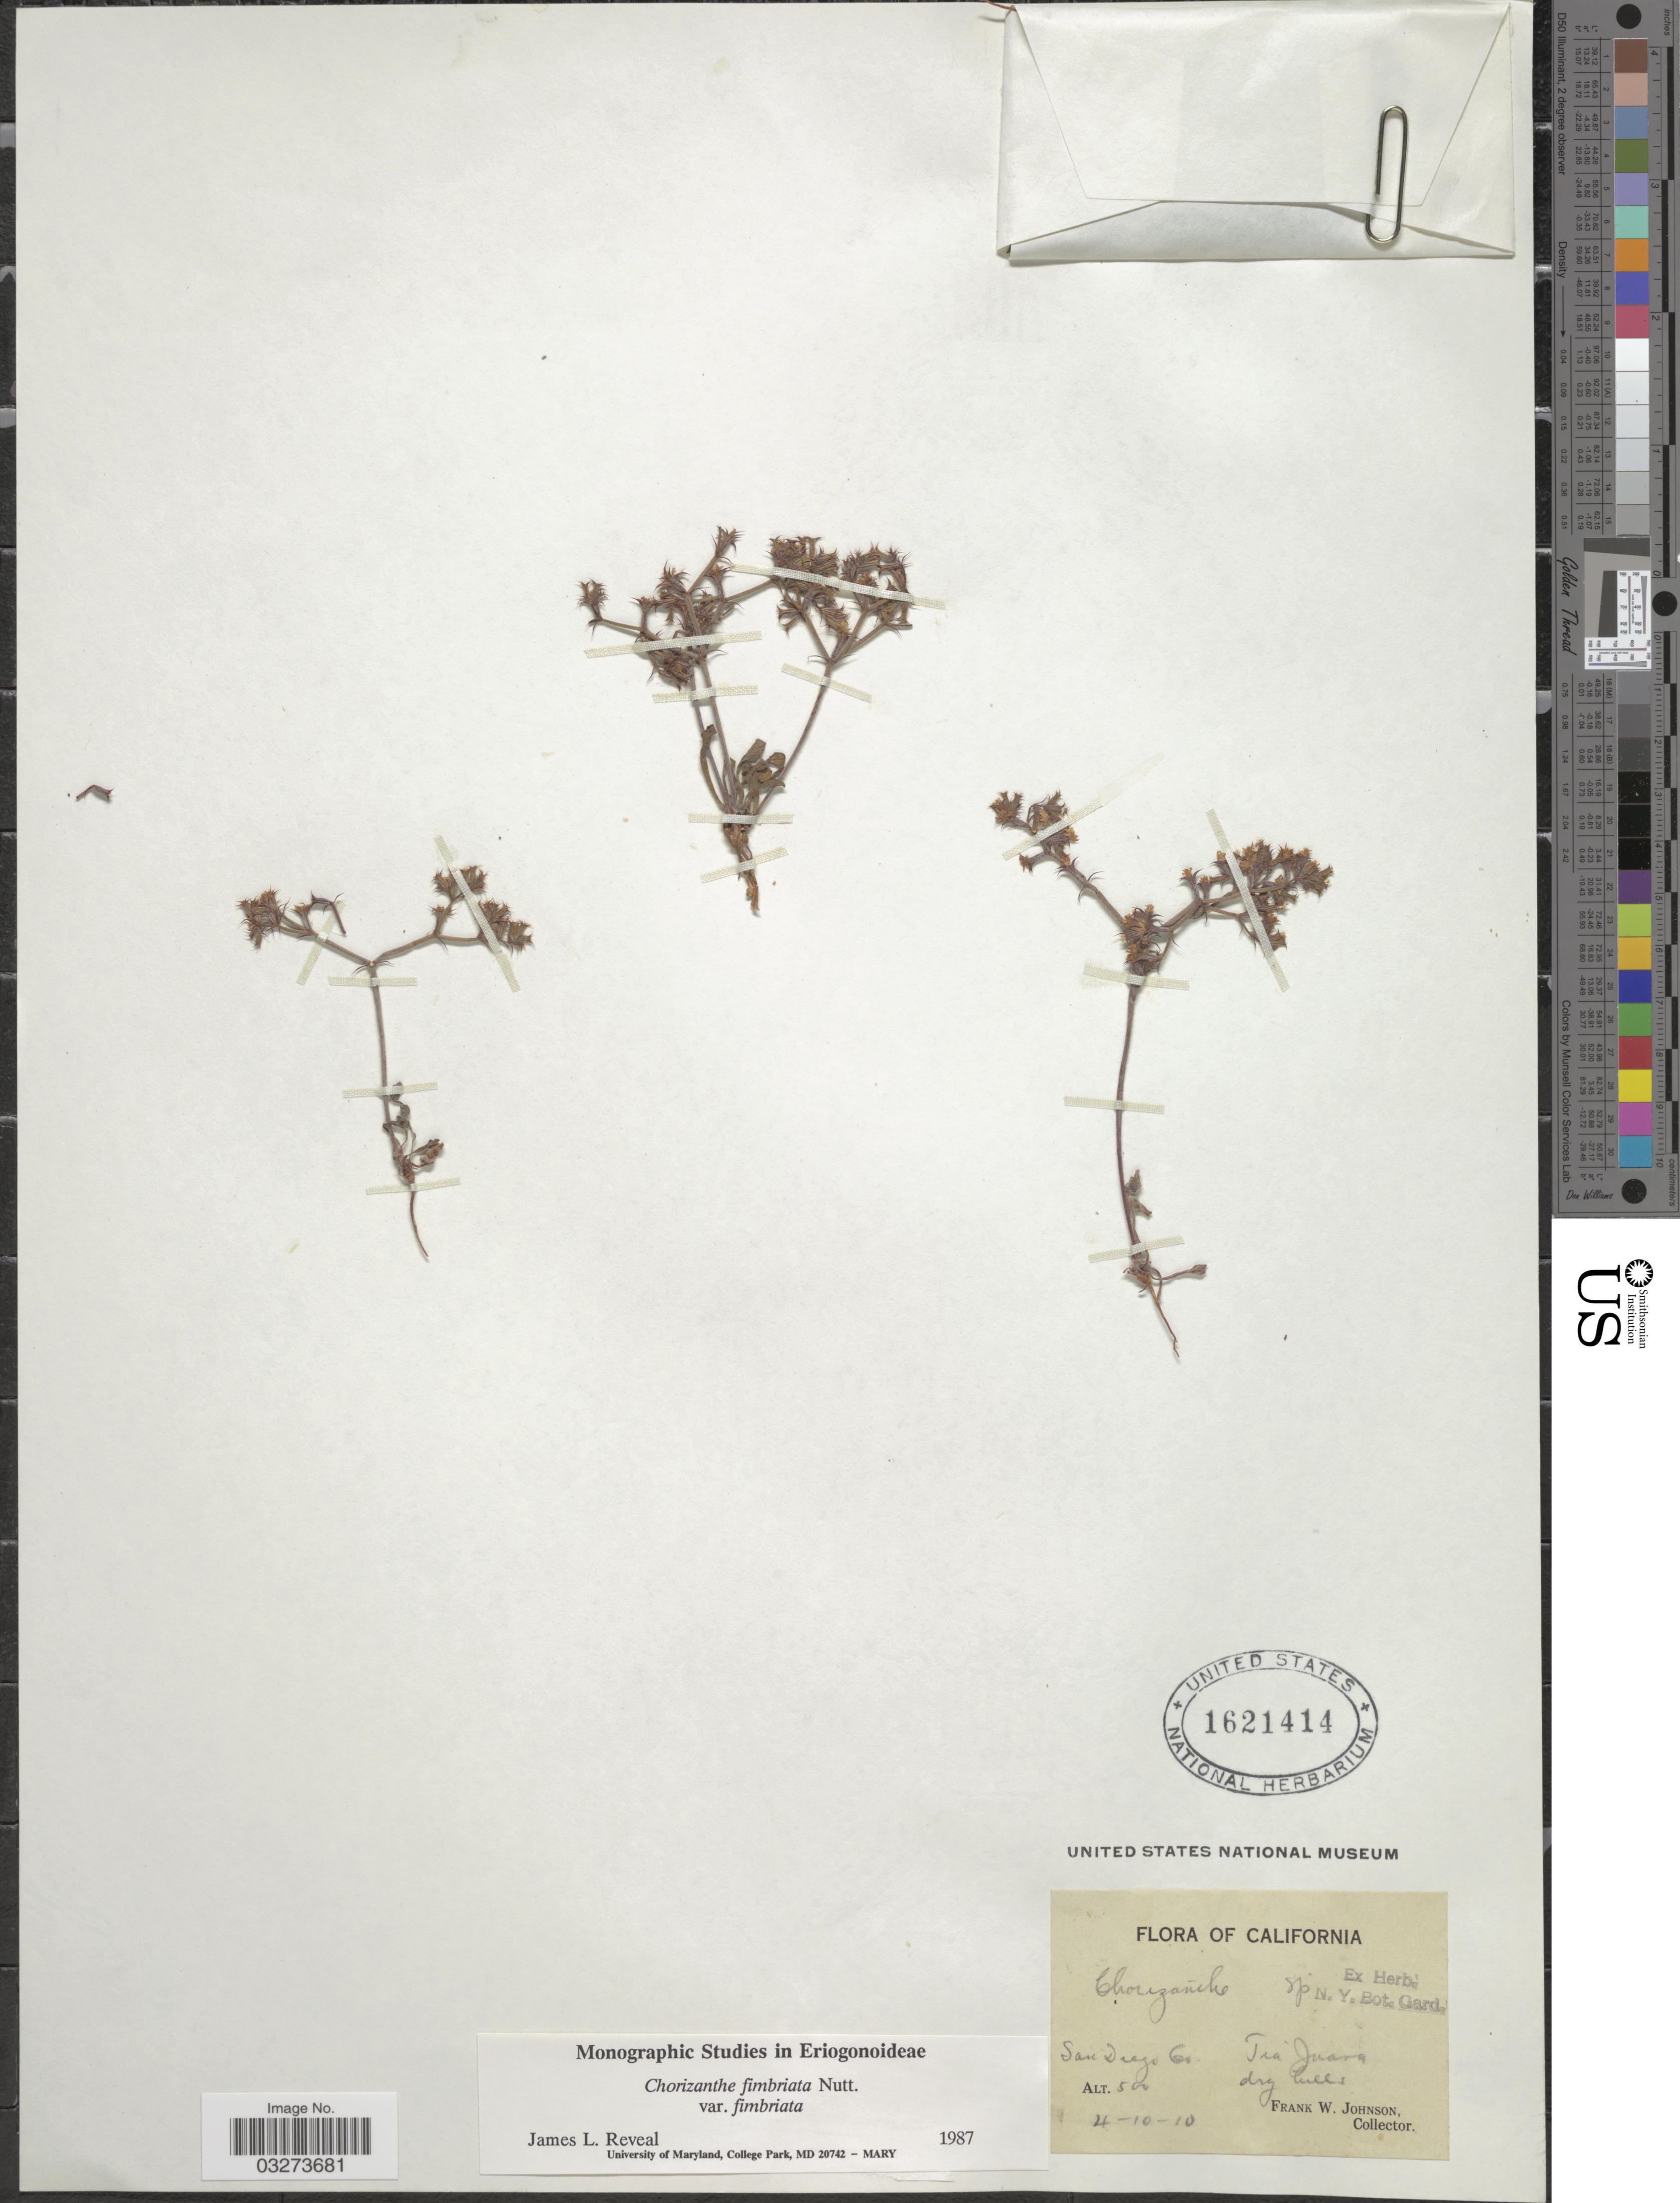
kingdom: Plantae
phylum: Tracheophyta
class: Magnoliopsida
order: Caryophyllales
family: Polygonaceae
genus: Chorizanthe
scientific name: Chorizanthe leptotheca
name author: Goodman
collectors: F. W. Johnson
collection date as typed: Transcribed d/m/y: 10/4/10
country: United States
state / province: California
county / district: San Diego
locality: San Diego Co., Tia Juara, dry hills.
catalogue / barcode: US 1621414